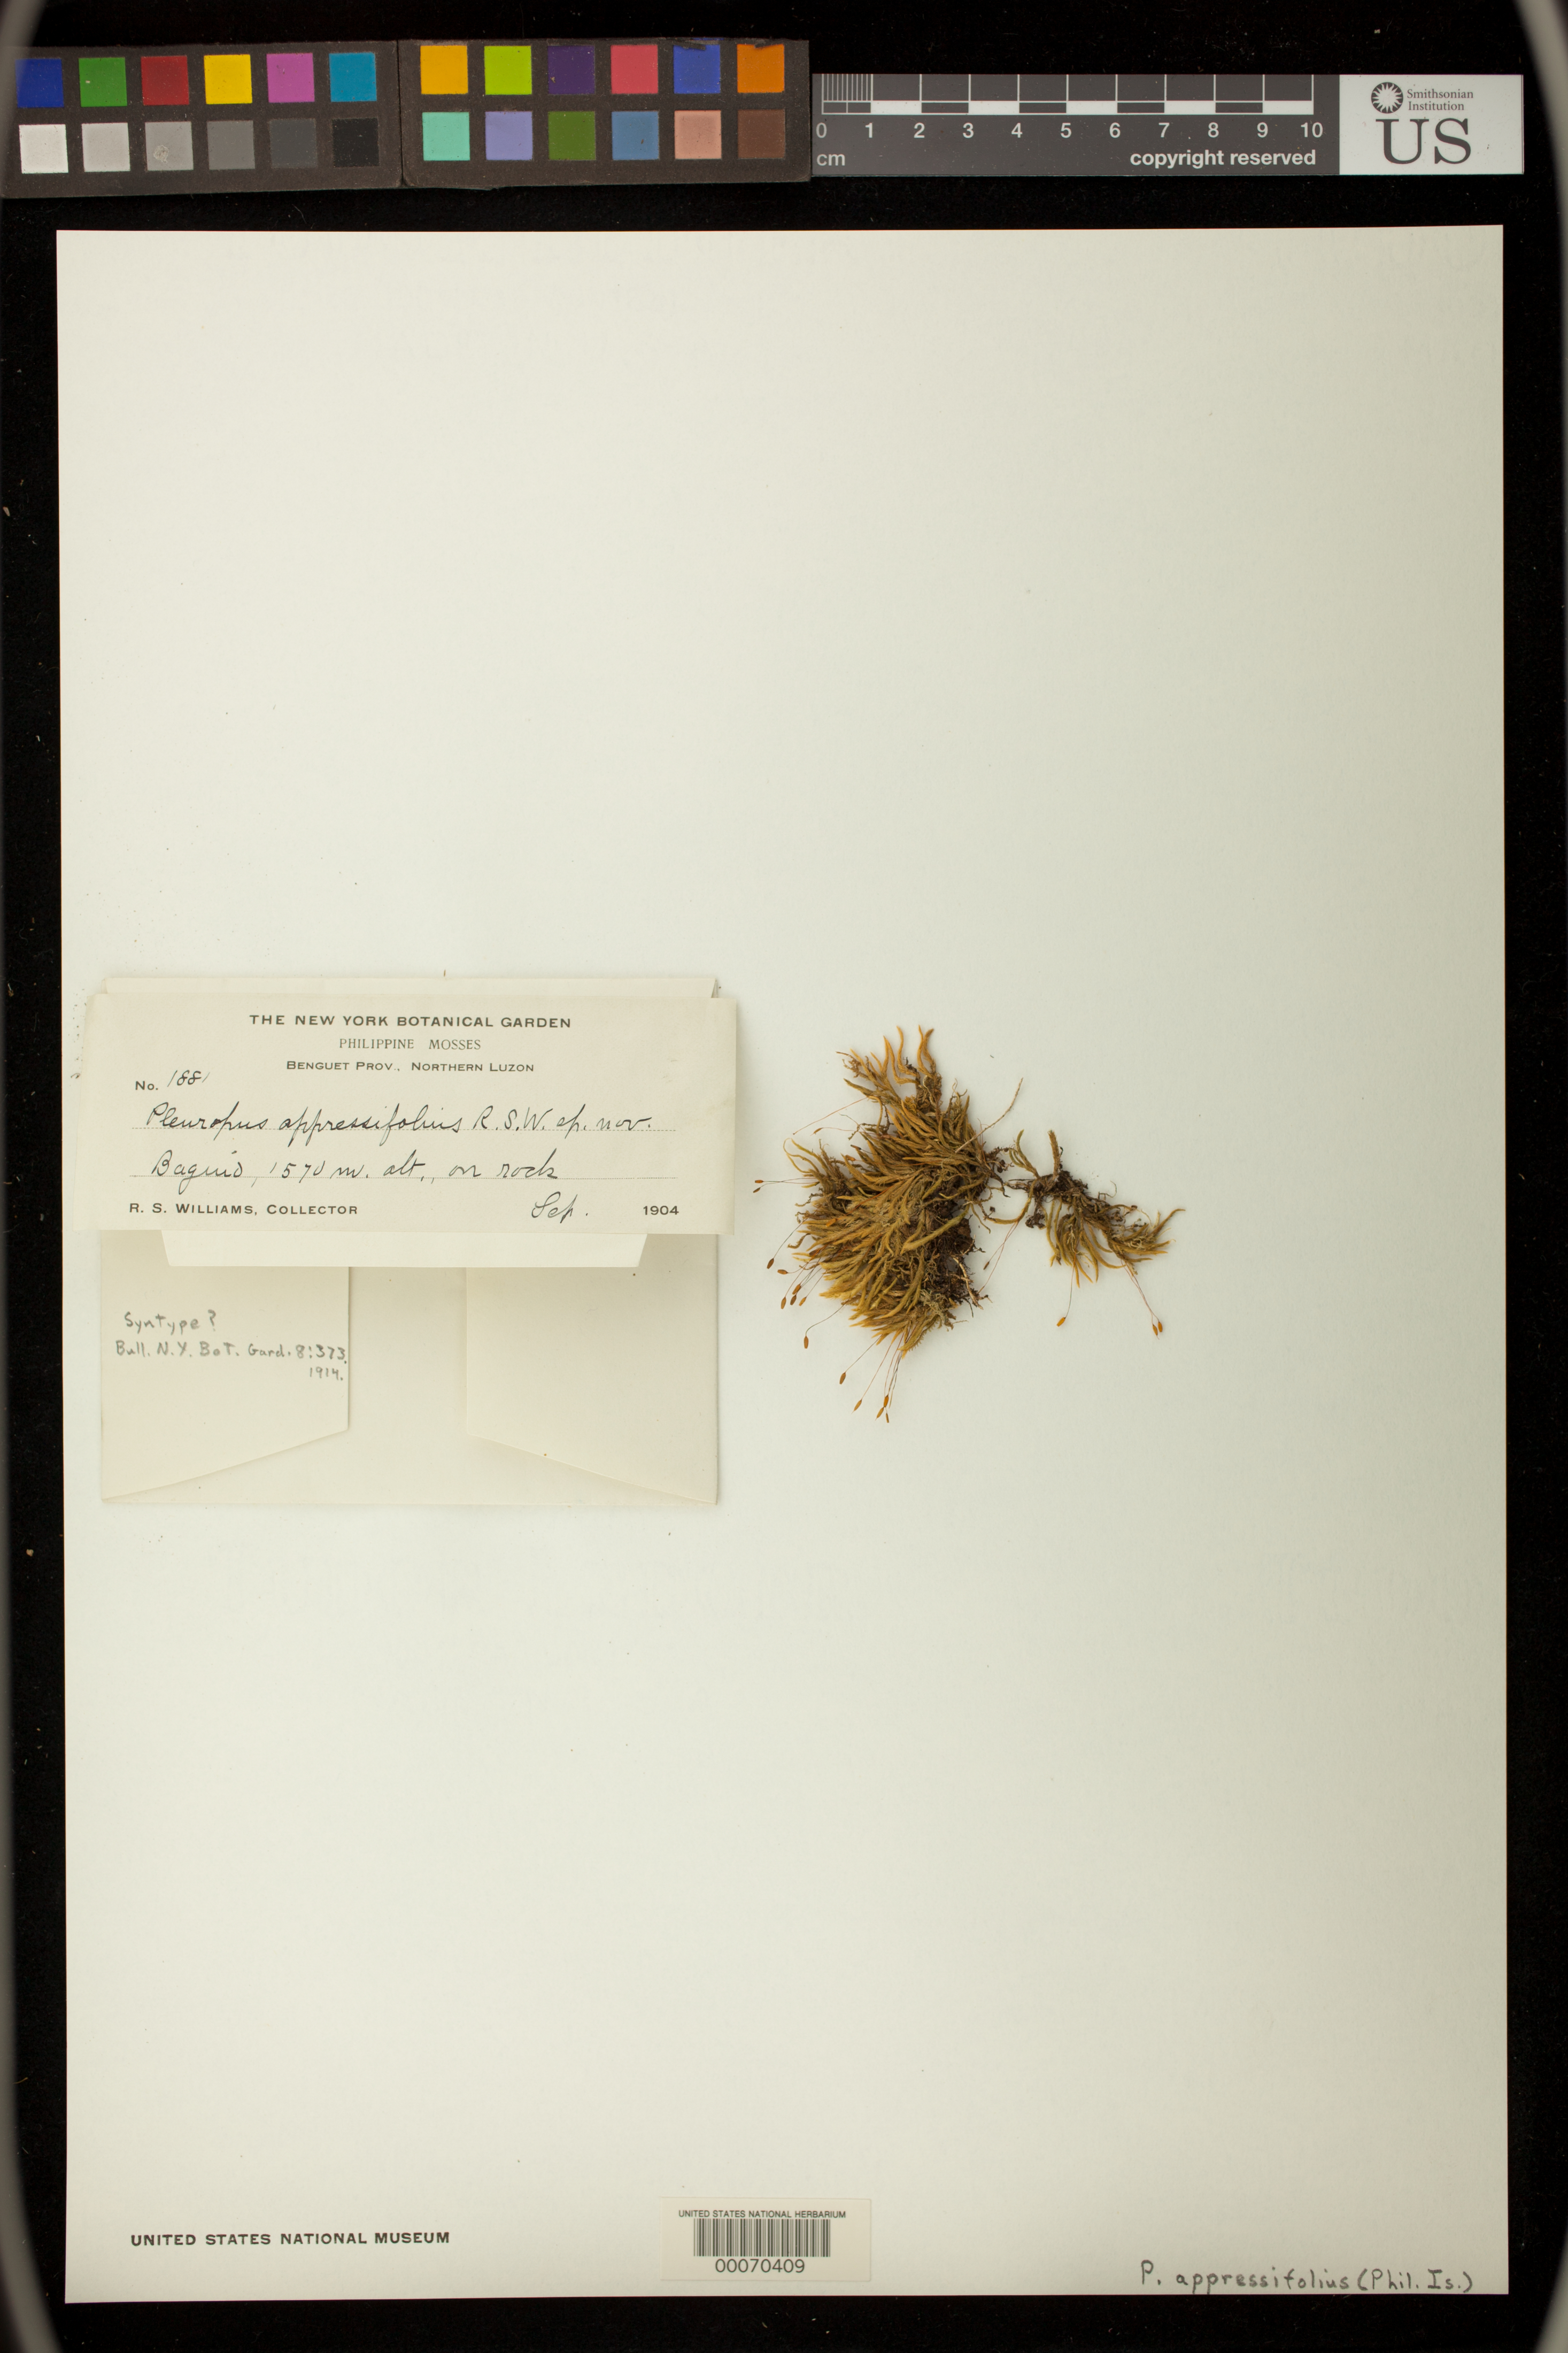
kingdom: Plantae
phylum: Bryophyta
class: Bryopsida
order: Hypnales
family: Brachytheciaceae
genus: Pleuropus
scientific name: Pleuropus appressifolius R.S. Williams, nom. illeg.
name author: R.S. Williams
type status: Syntype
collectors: R. S. Williams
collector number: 1881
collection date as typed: Sep 1904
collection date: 1904-09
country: Philippines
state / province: Cordillera (Administrative Region)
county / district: Benguet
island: Luzon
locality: Baguio.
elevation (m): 1570